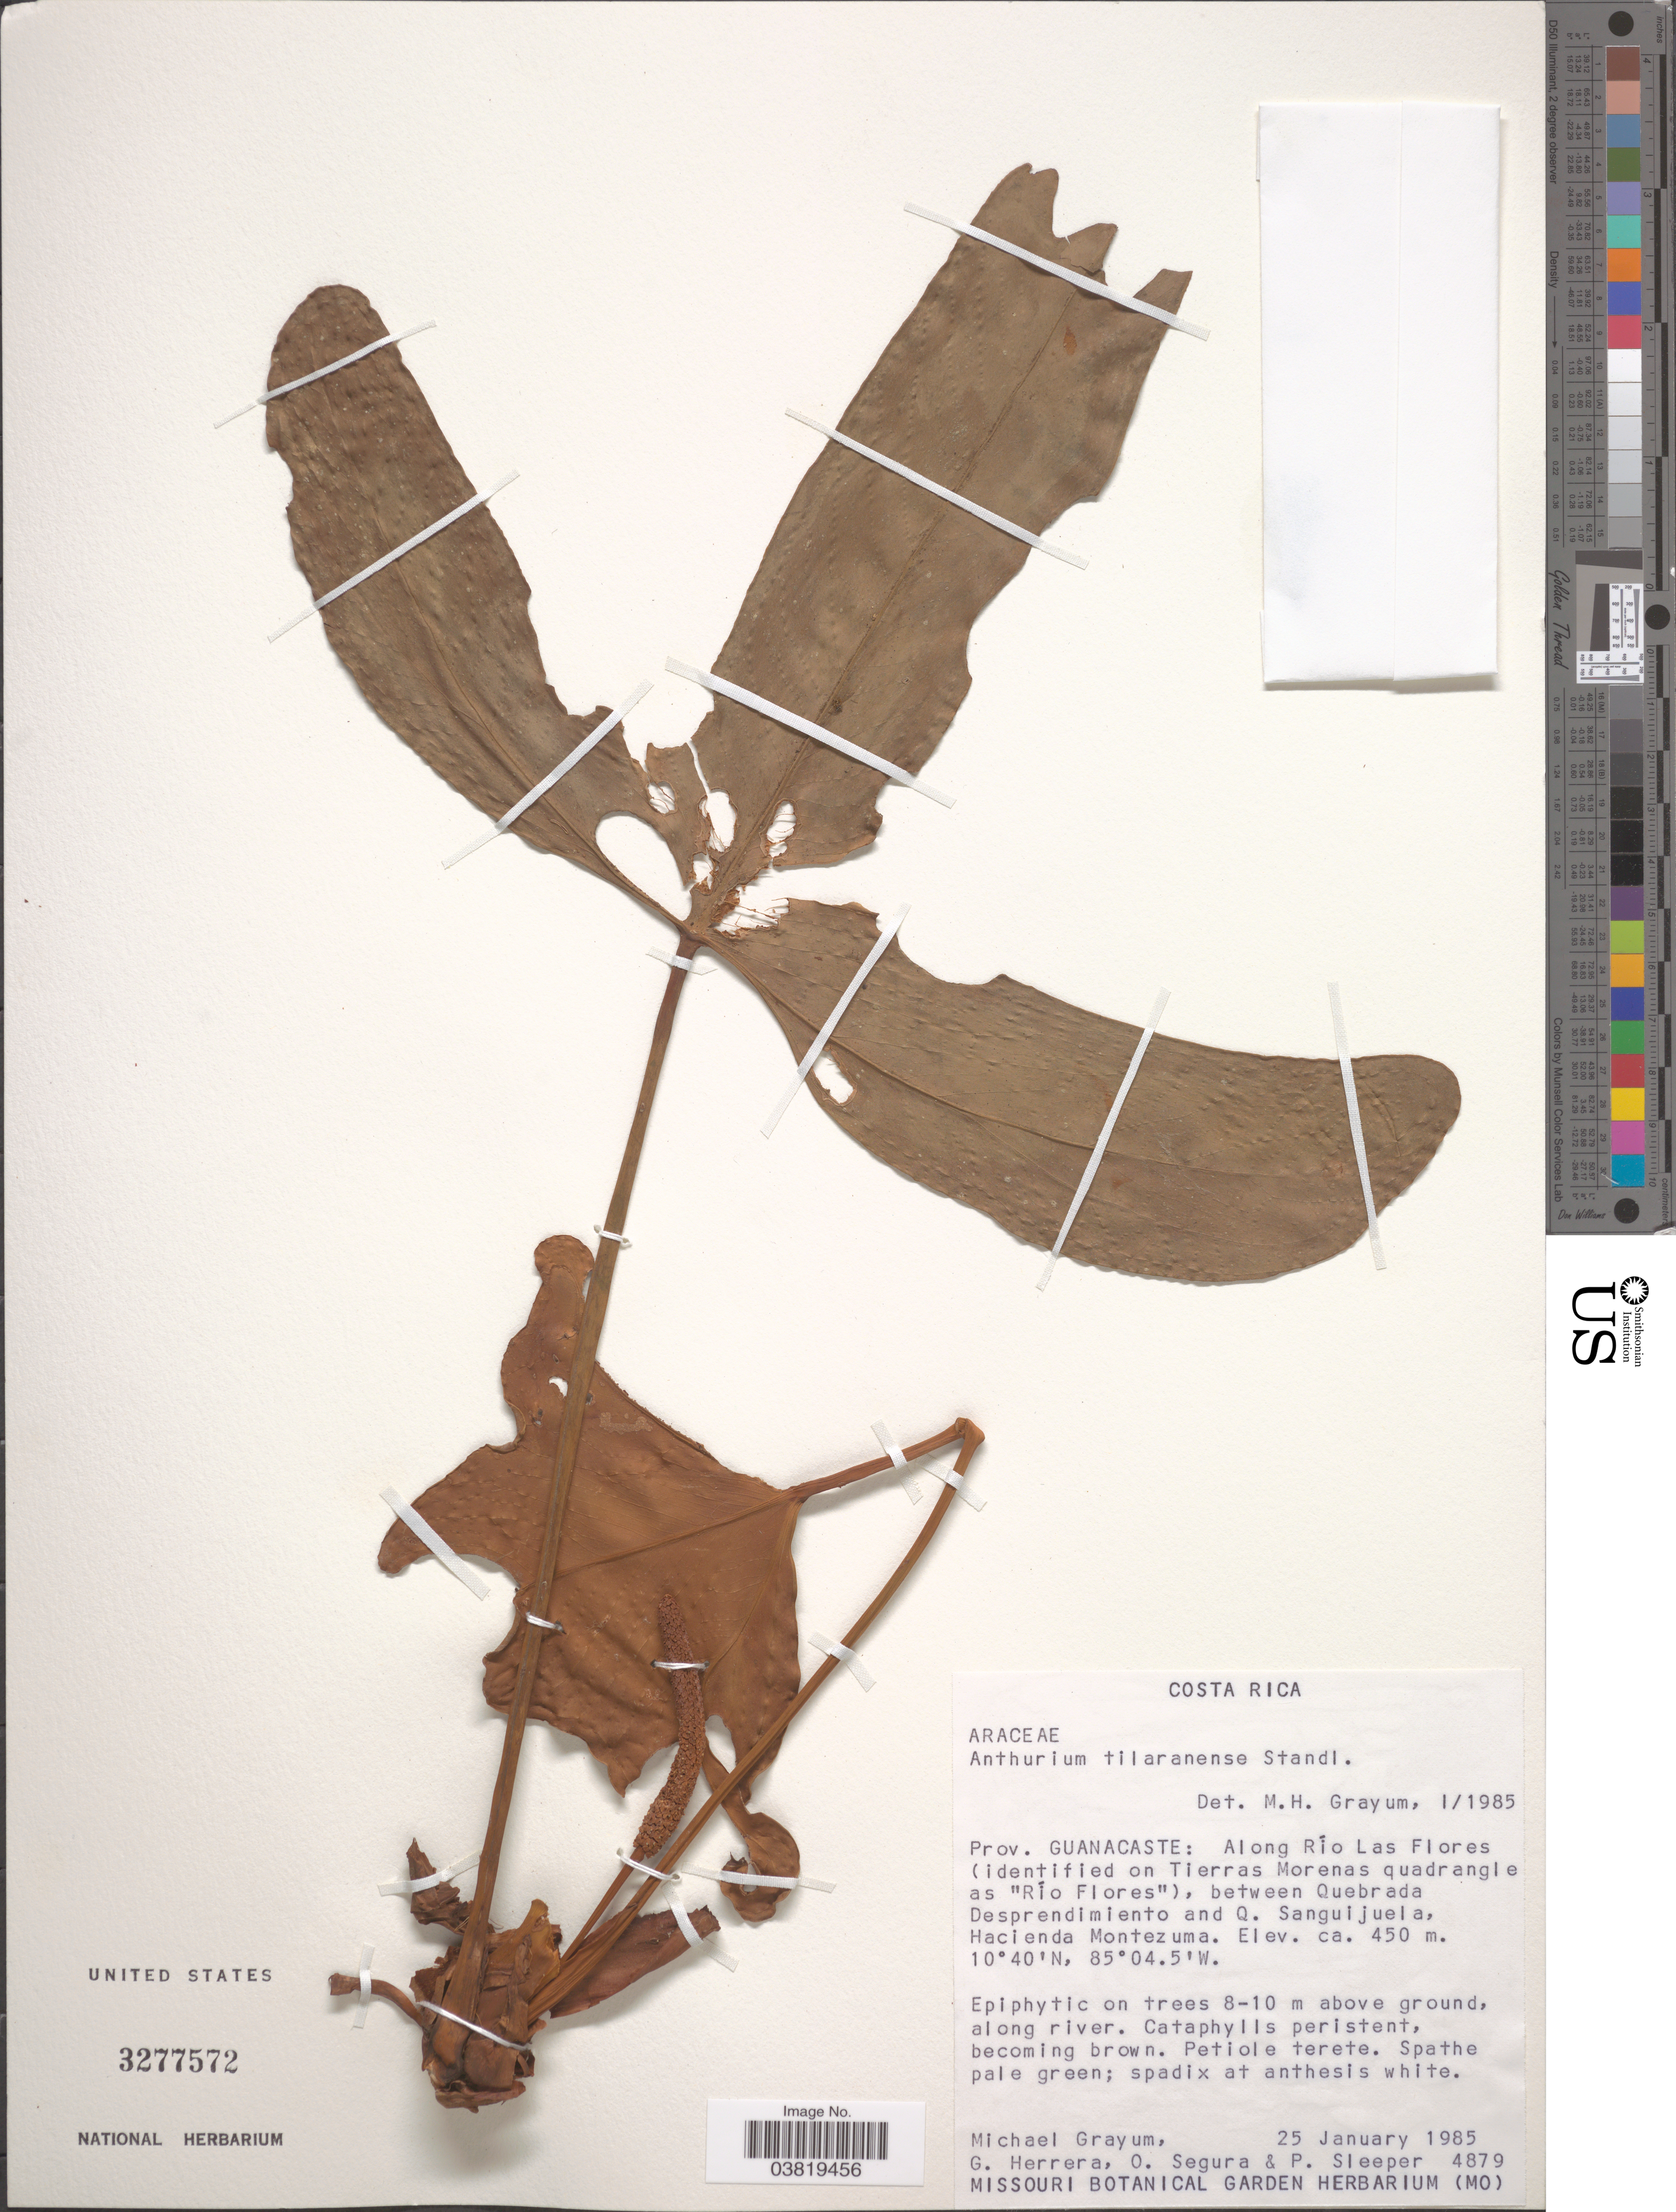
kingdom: Plantae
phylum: Tracheophyta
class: Liliopsida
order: Alismatales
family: Araceae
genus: Anthurium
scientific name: Anthurium tilaranense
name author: Standl.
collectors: M. H. Grayum, G. Herrera, O. Segura & P. Sleeper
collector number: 4879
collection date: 1985-01-25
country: Costa Rica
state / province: Guanacaste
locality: Along Río Las Flores (on Tierras Morenas quadrangle as "Río Flores"), between Quebrada Desprendimiento and Q. Sanguijuela, Hacienda Montezuma.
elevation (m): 450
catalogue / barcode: US 3277572